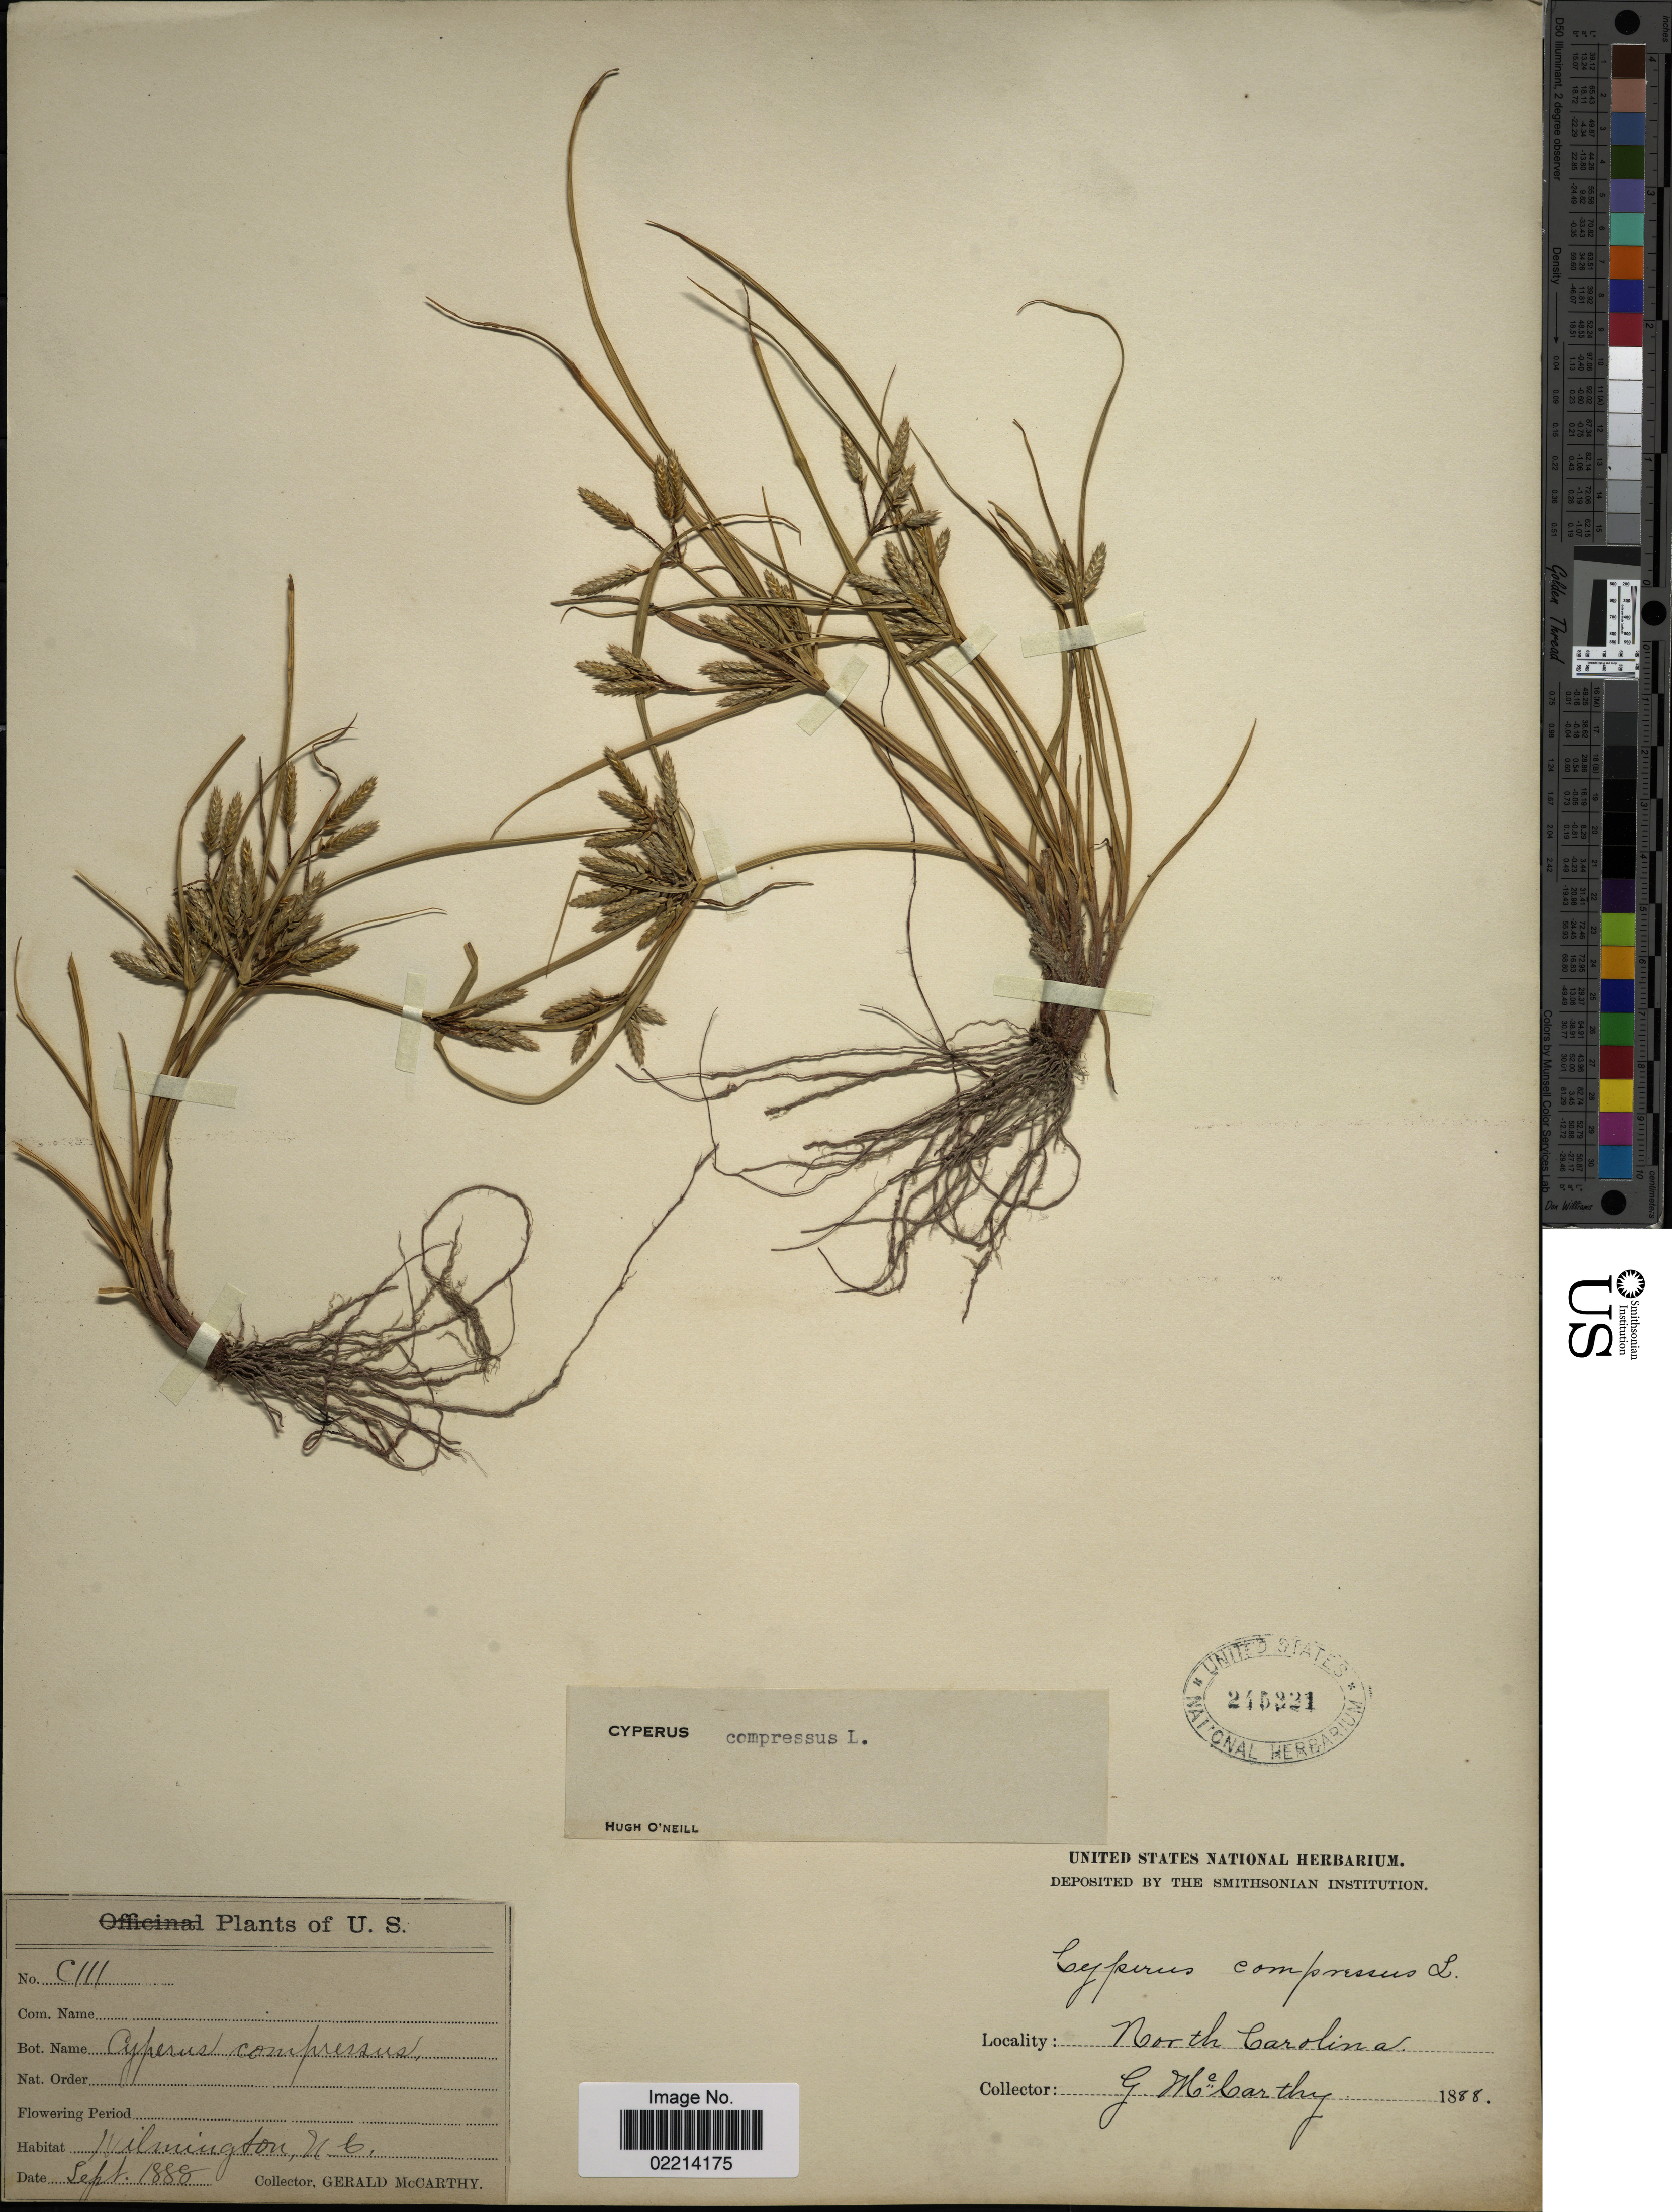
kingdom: Plantae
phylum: Tracheophyta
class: Liliopsida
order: Poales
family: Cyperaceae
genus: Cyperus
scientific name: Cyperus compressus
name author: L.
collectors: G. McCarthy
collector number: C111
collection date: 1888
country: United States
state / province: North Carolina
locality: Wilmington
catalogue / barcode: US 245221